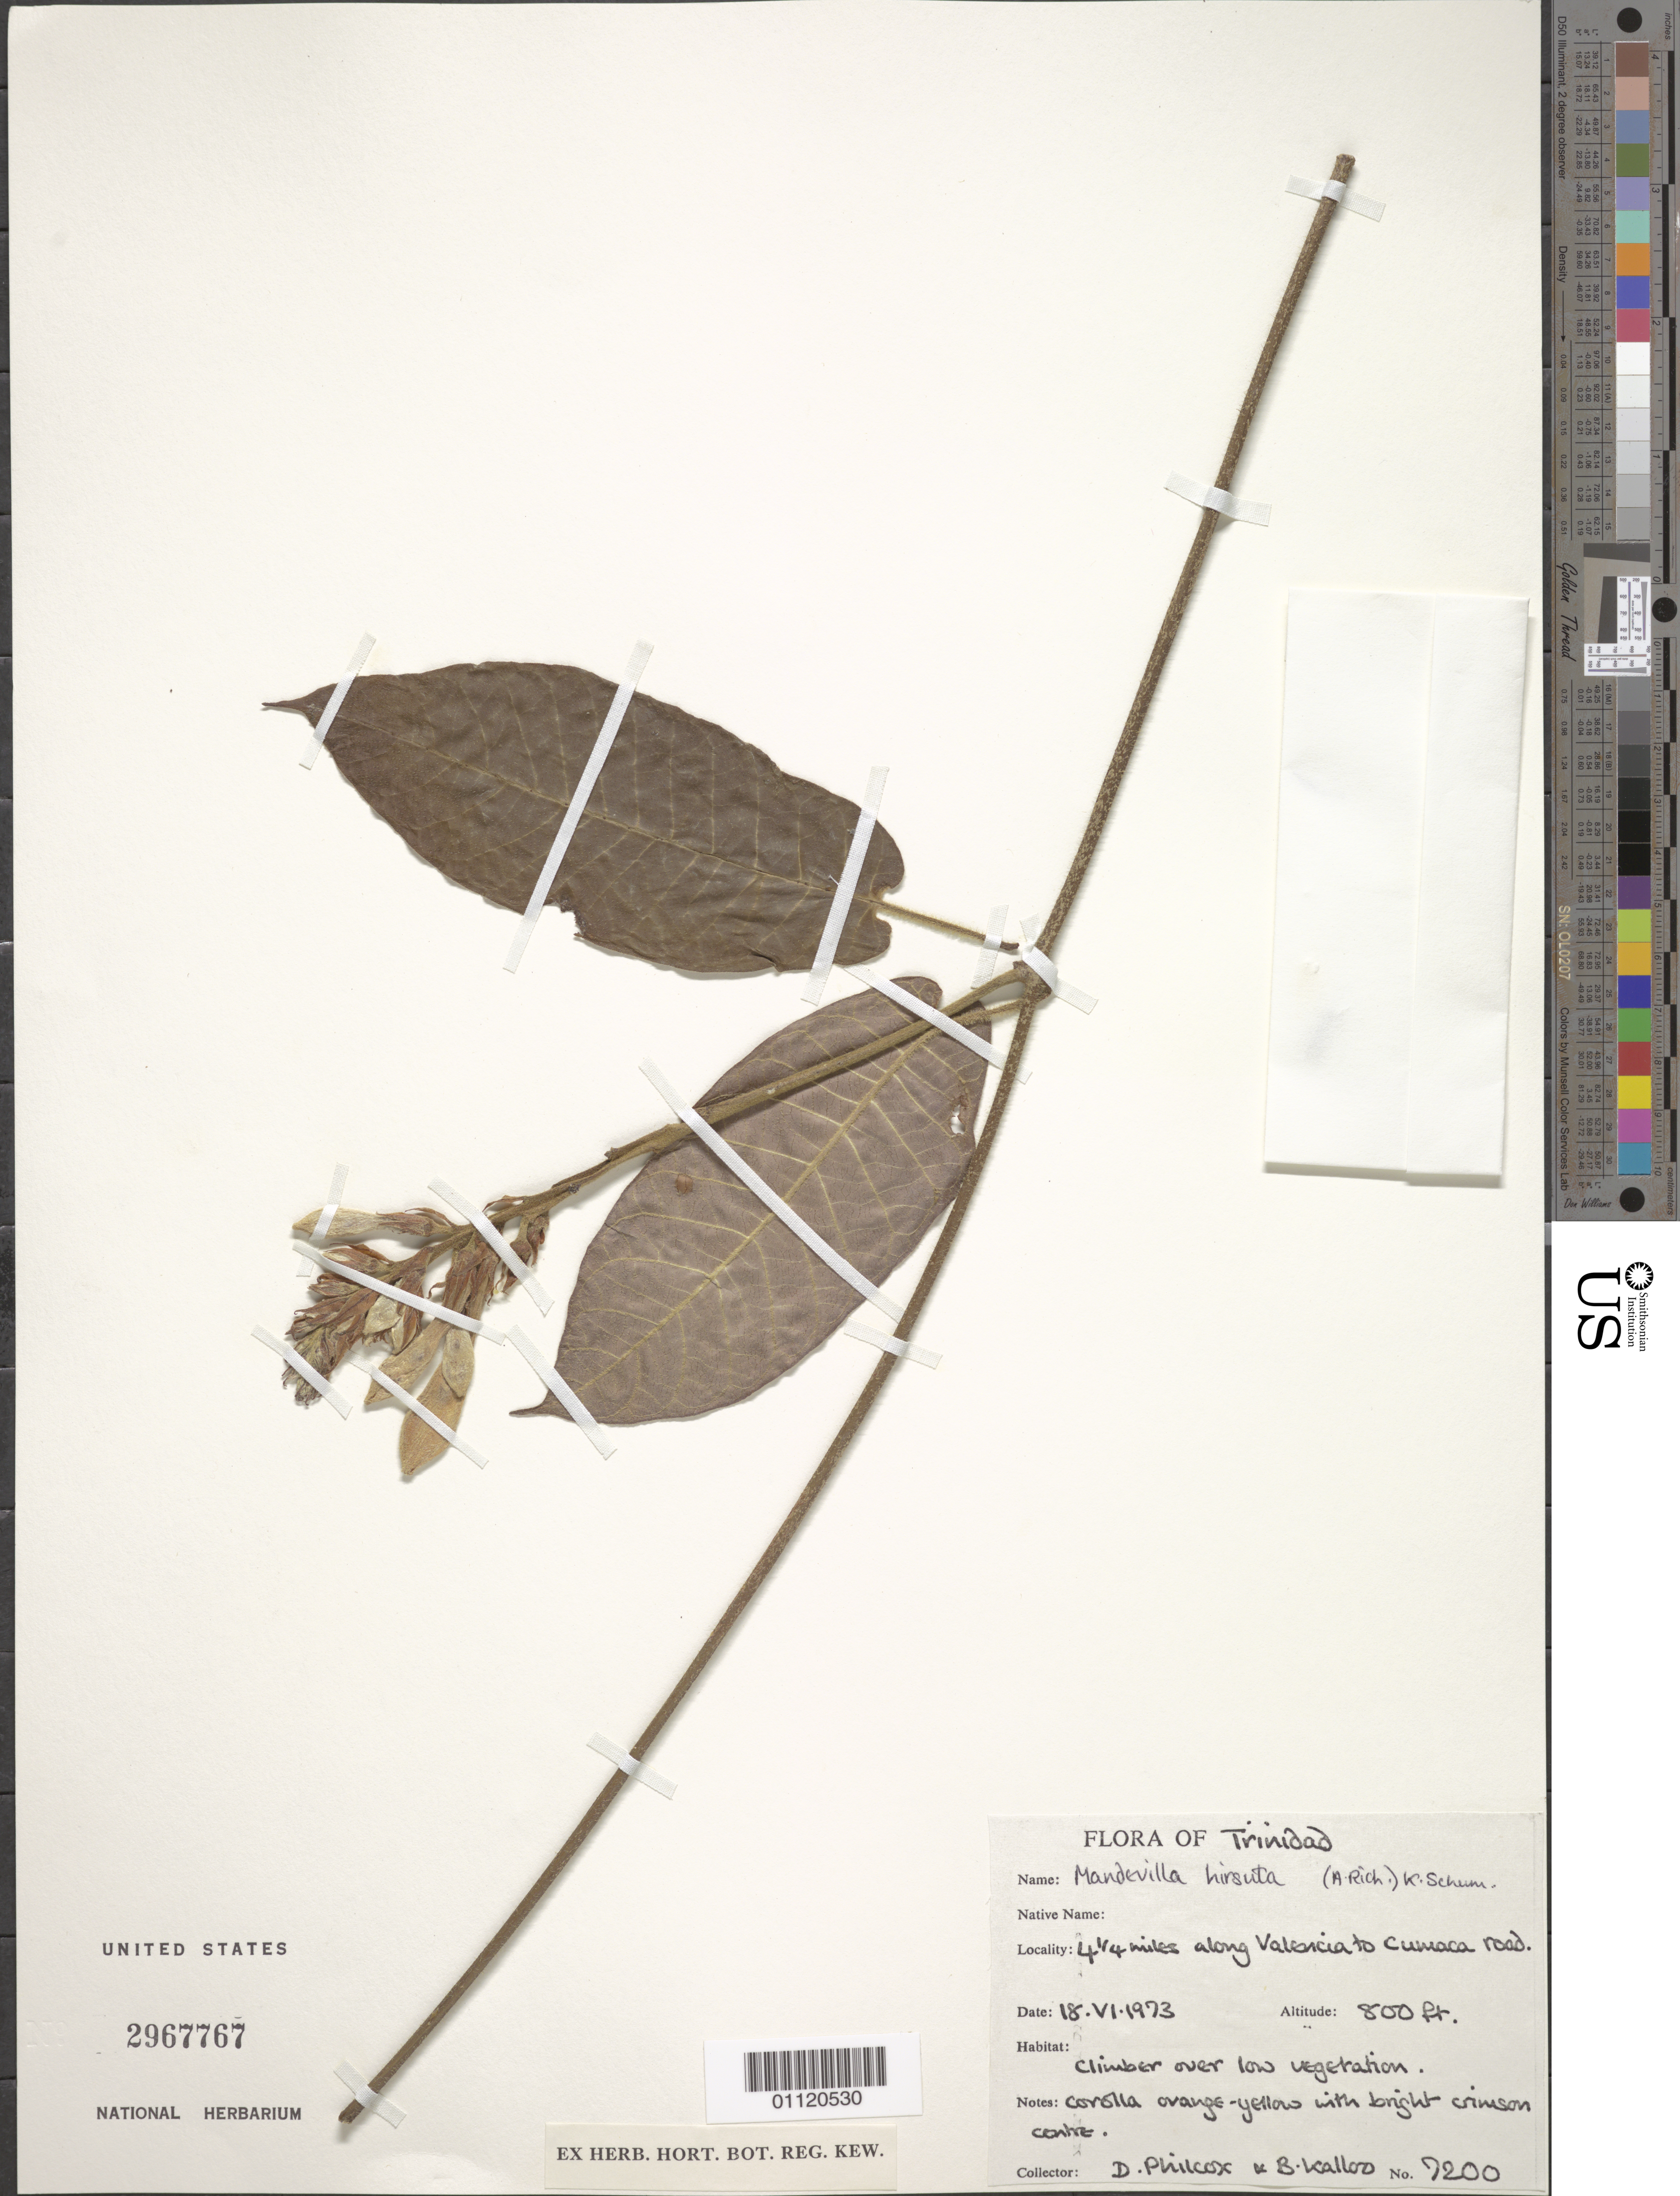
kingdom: Plantae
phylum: Tracheophyta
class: Magnoliopsida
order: Gentianales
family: Apocynaceae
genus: Mandevilla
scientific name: Mandevilla hirsuta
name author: (Rich.) K. Schum.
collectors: D. Philcox & B. Kalloo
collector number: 7200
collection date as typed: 18 Jun 1973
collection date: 1973-06-18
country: Trinidad and Tobago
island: Trinidad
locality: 4.25 mi along Valencia to Cumaca road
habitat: climber over low vegetation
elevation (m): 244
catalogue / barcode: US 2967767